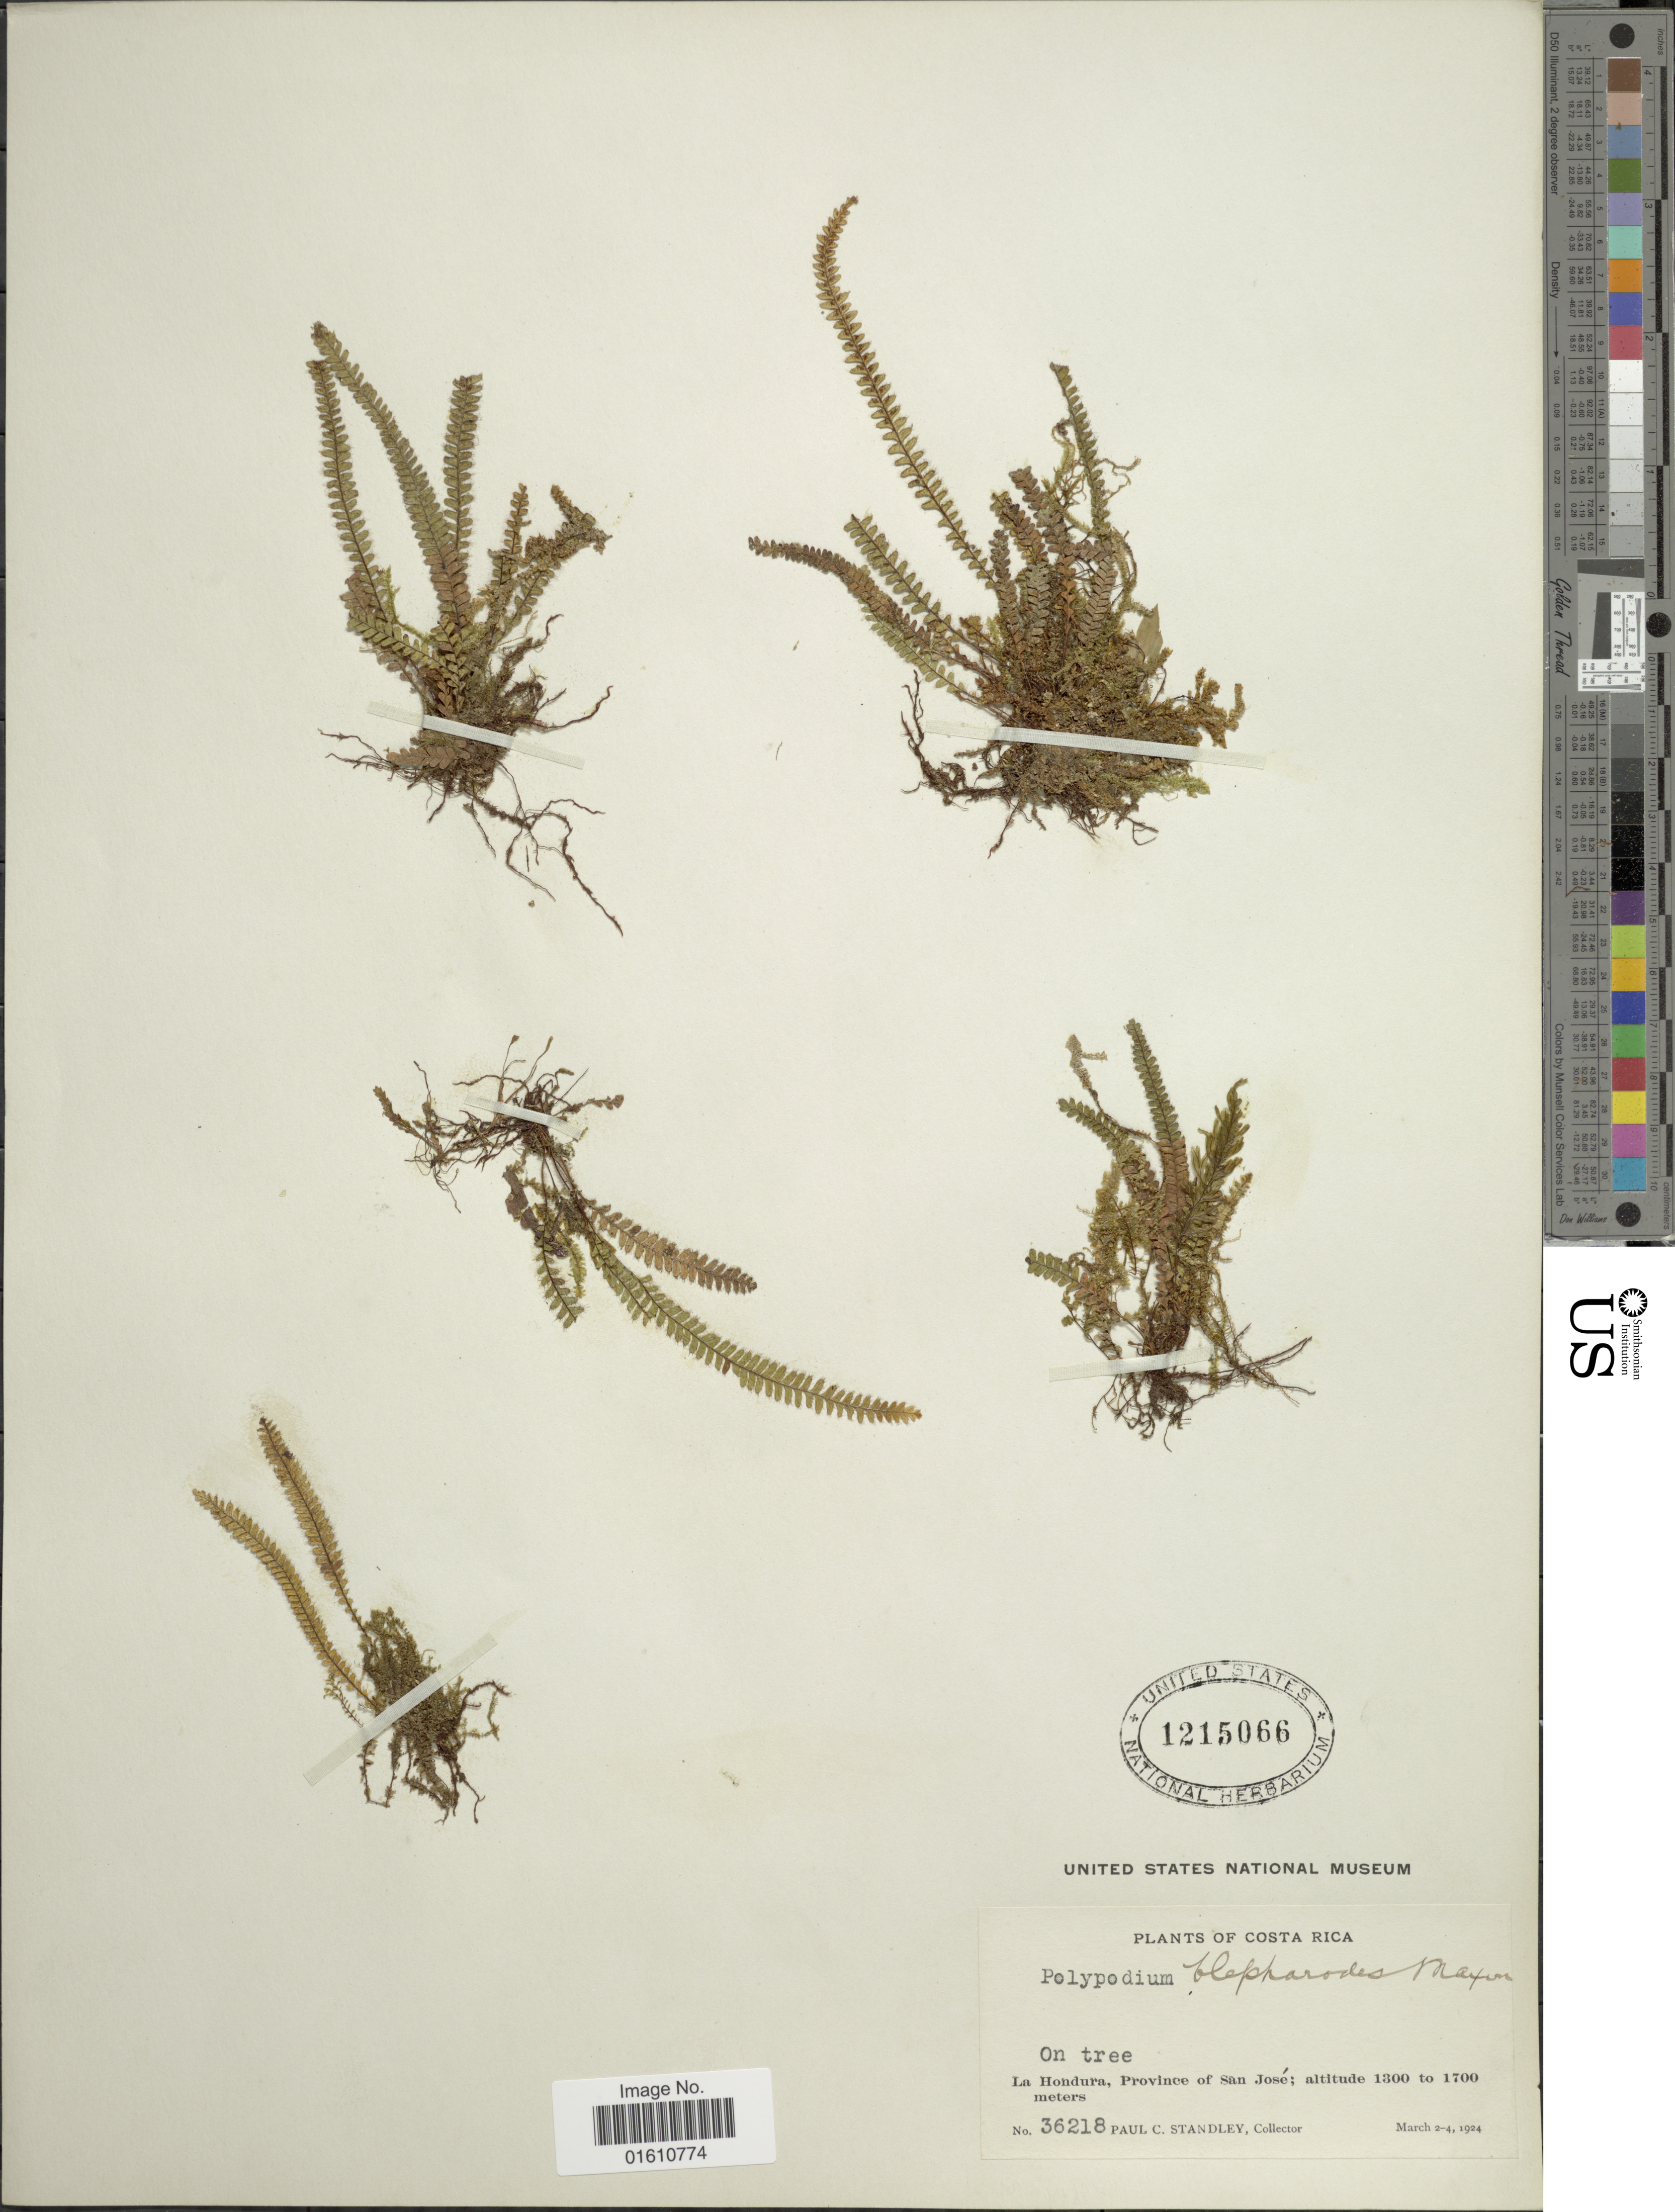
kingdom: Plantae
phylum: Tracheophyta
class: Polypodiopsida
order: Polypodiales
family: Polypodiaceae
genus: Moranopteris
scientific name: Moranopteris taenifolia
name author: (Jenman) R. Y. Hirai & J. Prado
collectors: P. C. Standley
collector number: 36218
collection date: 1924-03-02/1924-03-04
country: Costa Rica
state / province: San José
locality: La Hondura, Province of San Jose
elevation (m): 1300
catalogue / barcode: US 1215066